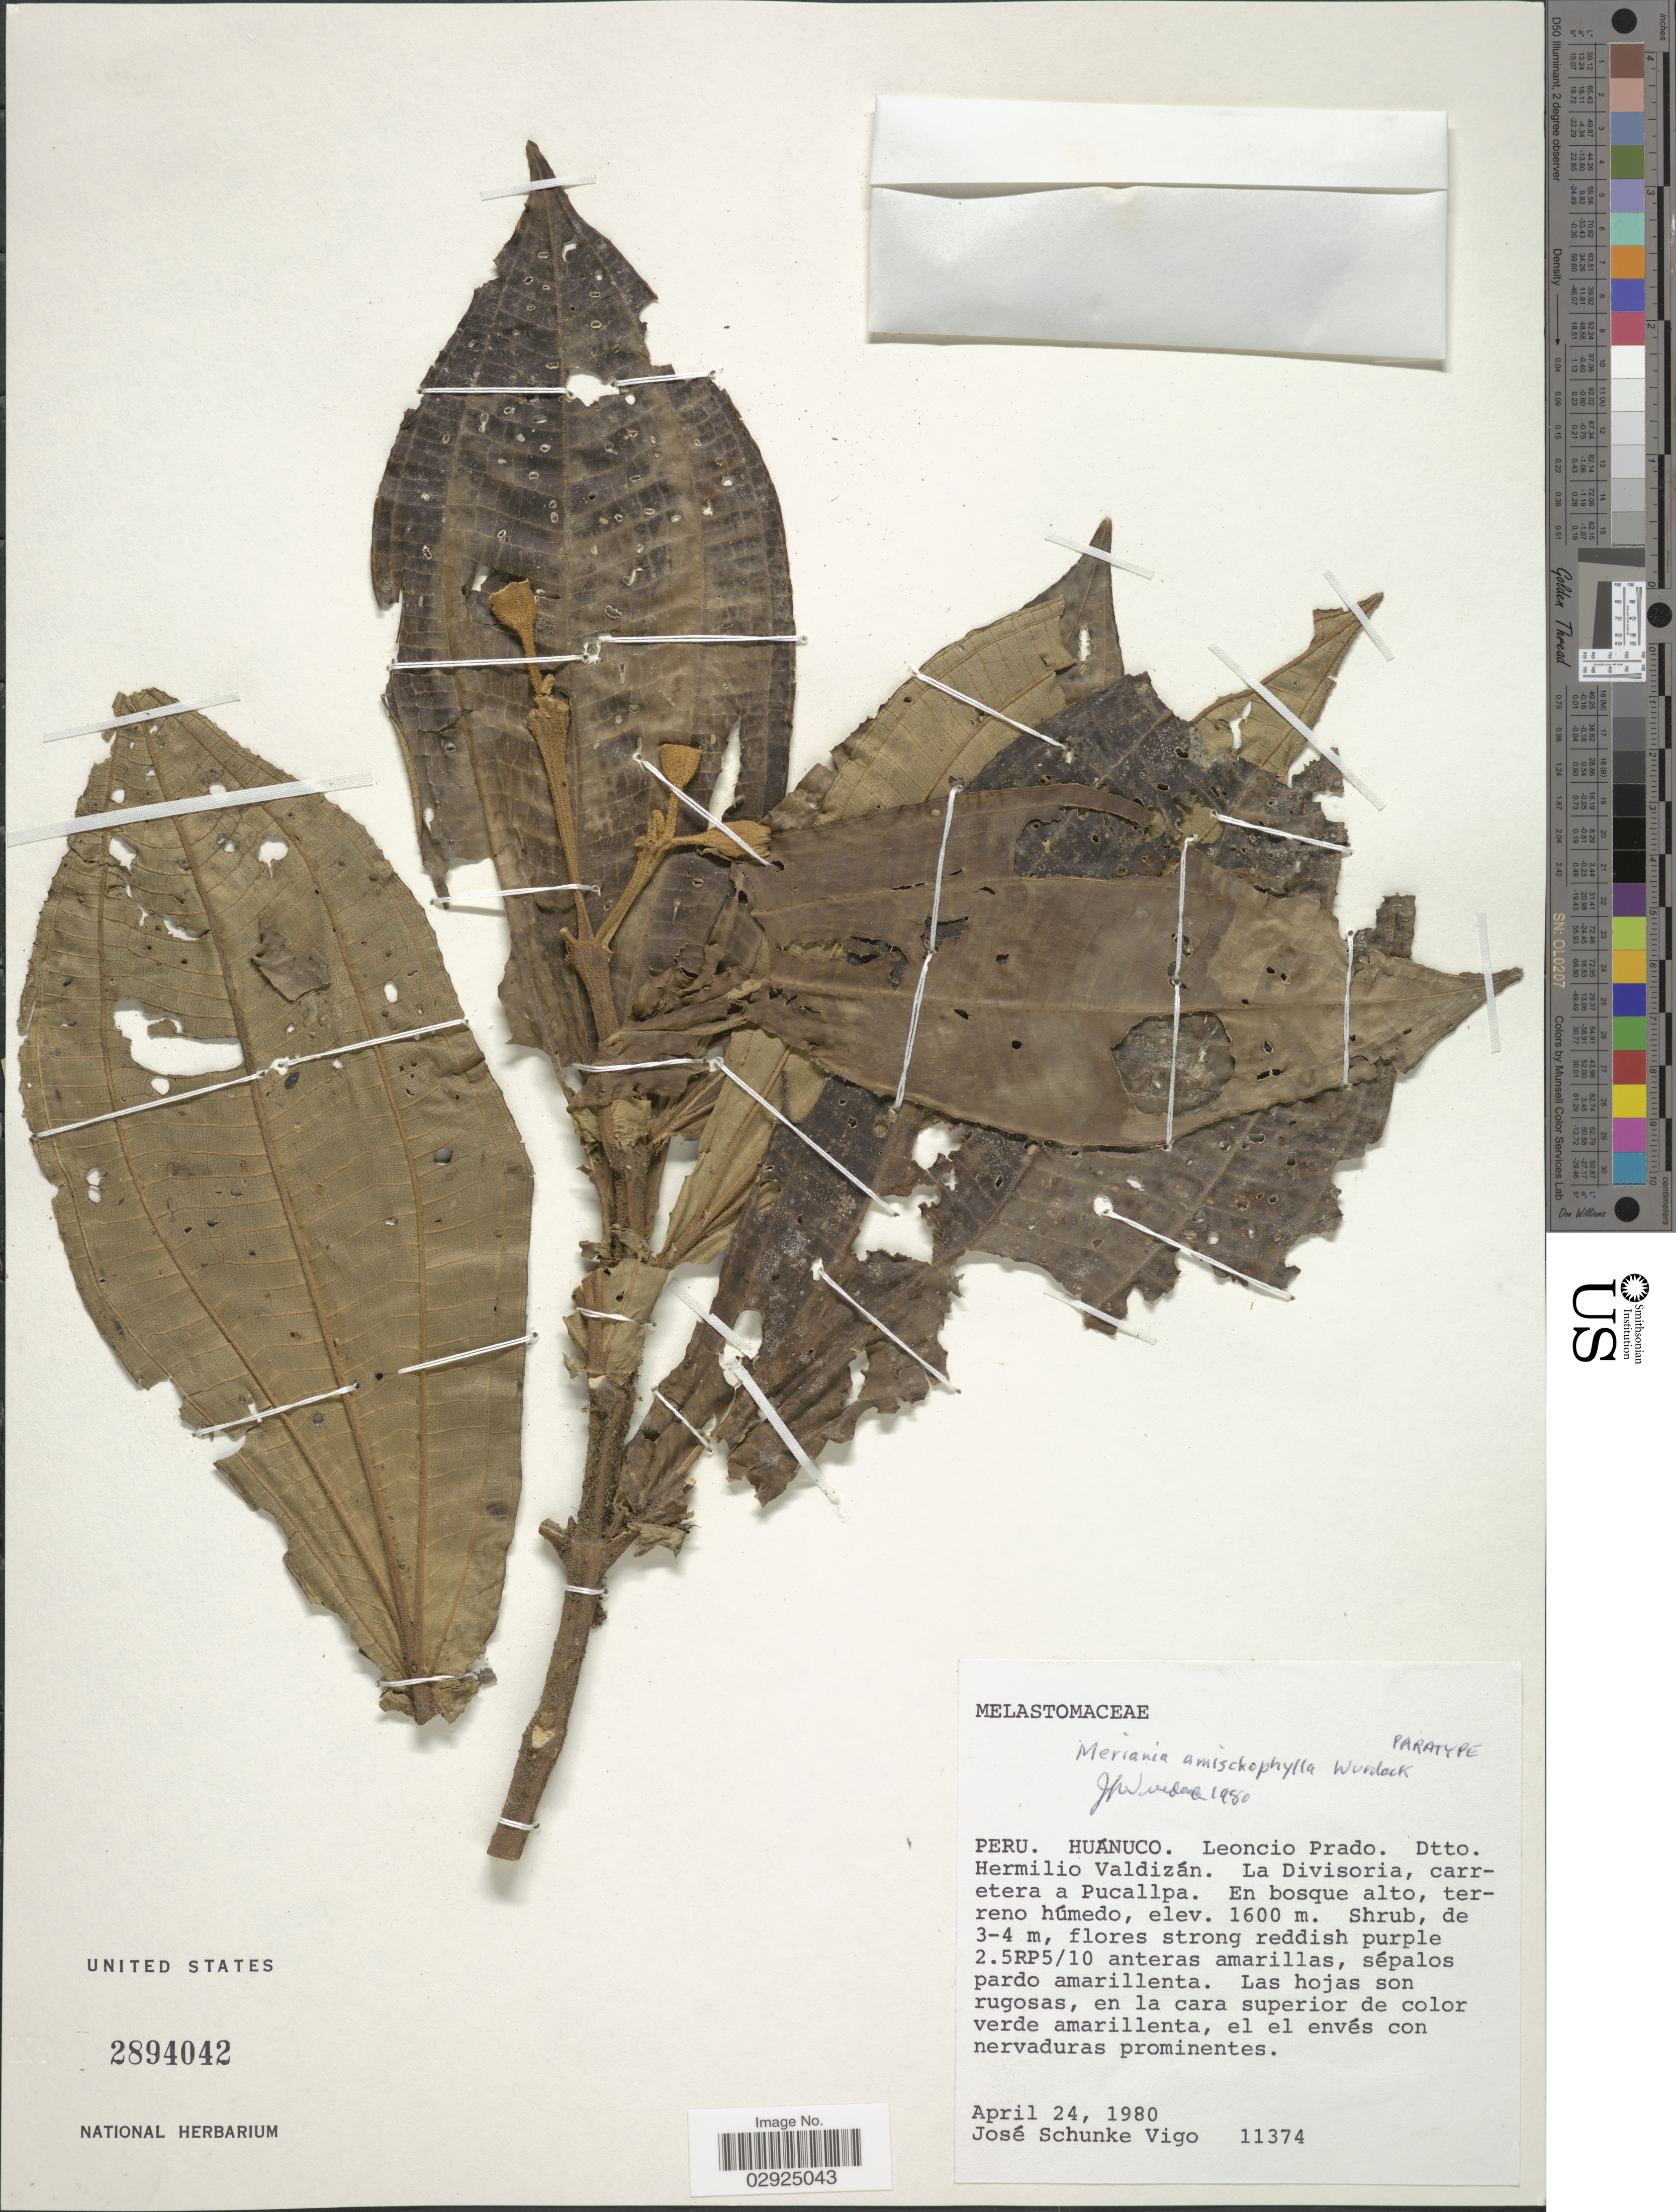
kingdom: Plantae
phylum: Tracheophyta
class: Magnoliopsida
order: Myrtales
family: Melastomataceae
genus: Meriania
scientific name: Meriania amischophylla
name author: Wurdack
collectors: J. Schunke Vigo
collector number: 11374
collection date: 1980-04-24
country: Peru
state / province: Huánuco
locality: Leoncio Pardo, Dtto. Hermilio Valdizán, La Divisoria, carretera a Pucallpa.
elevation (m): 1600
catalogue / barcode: US 2894042